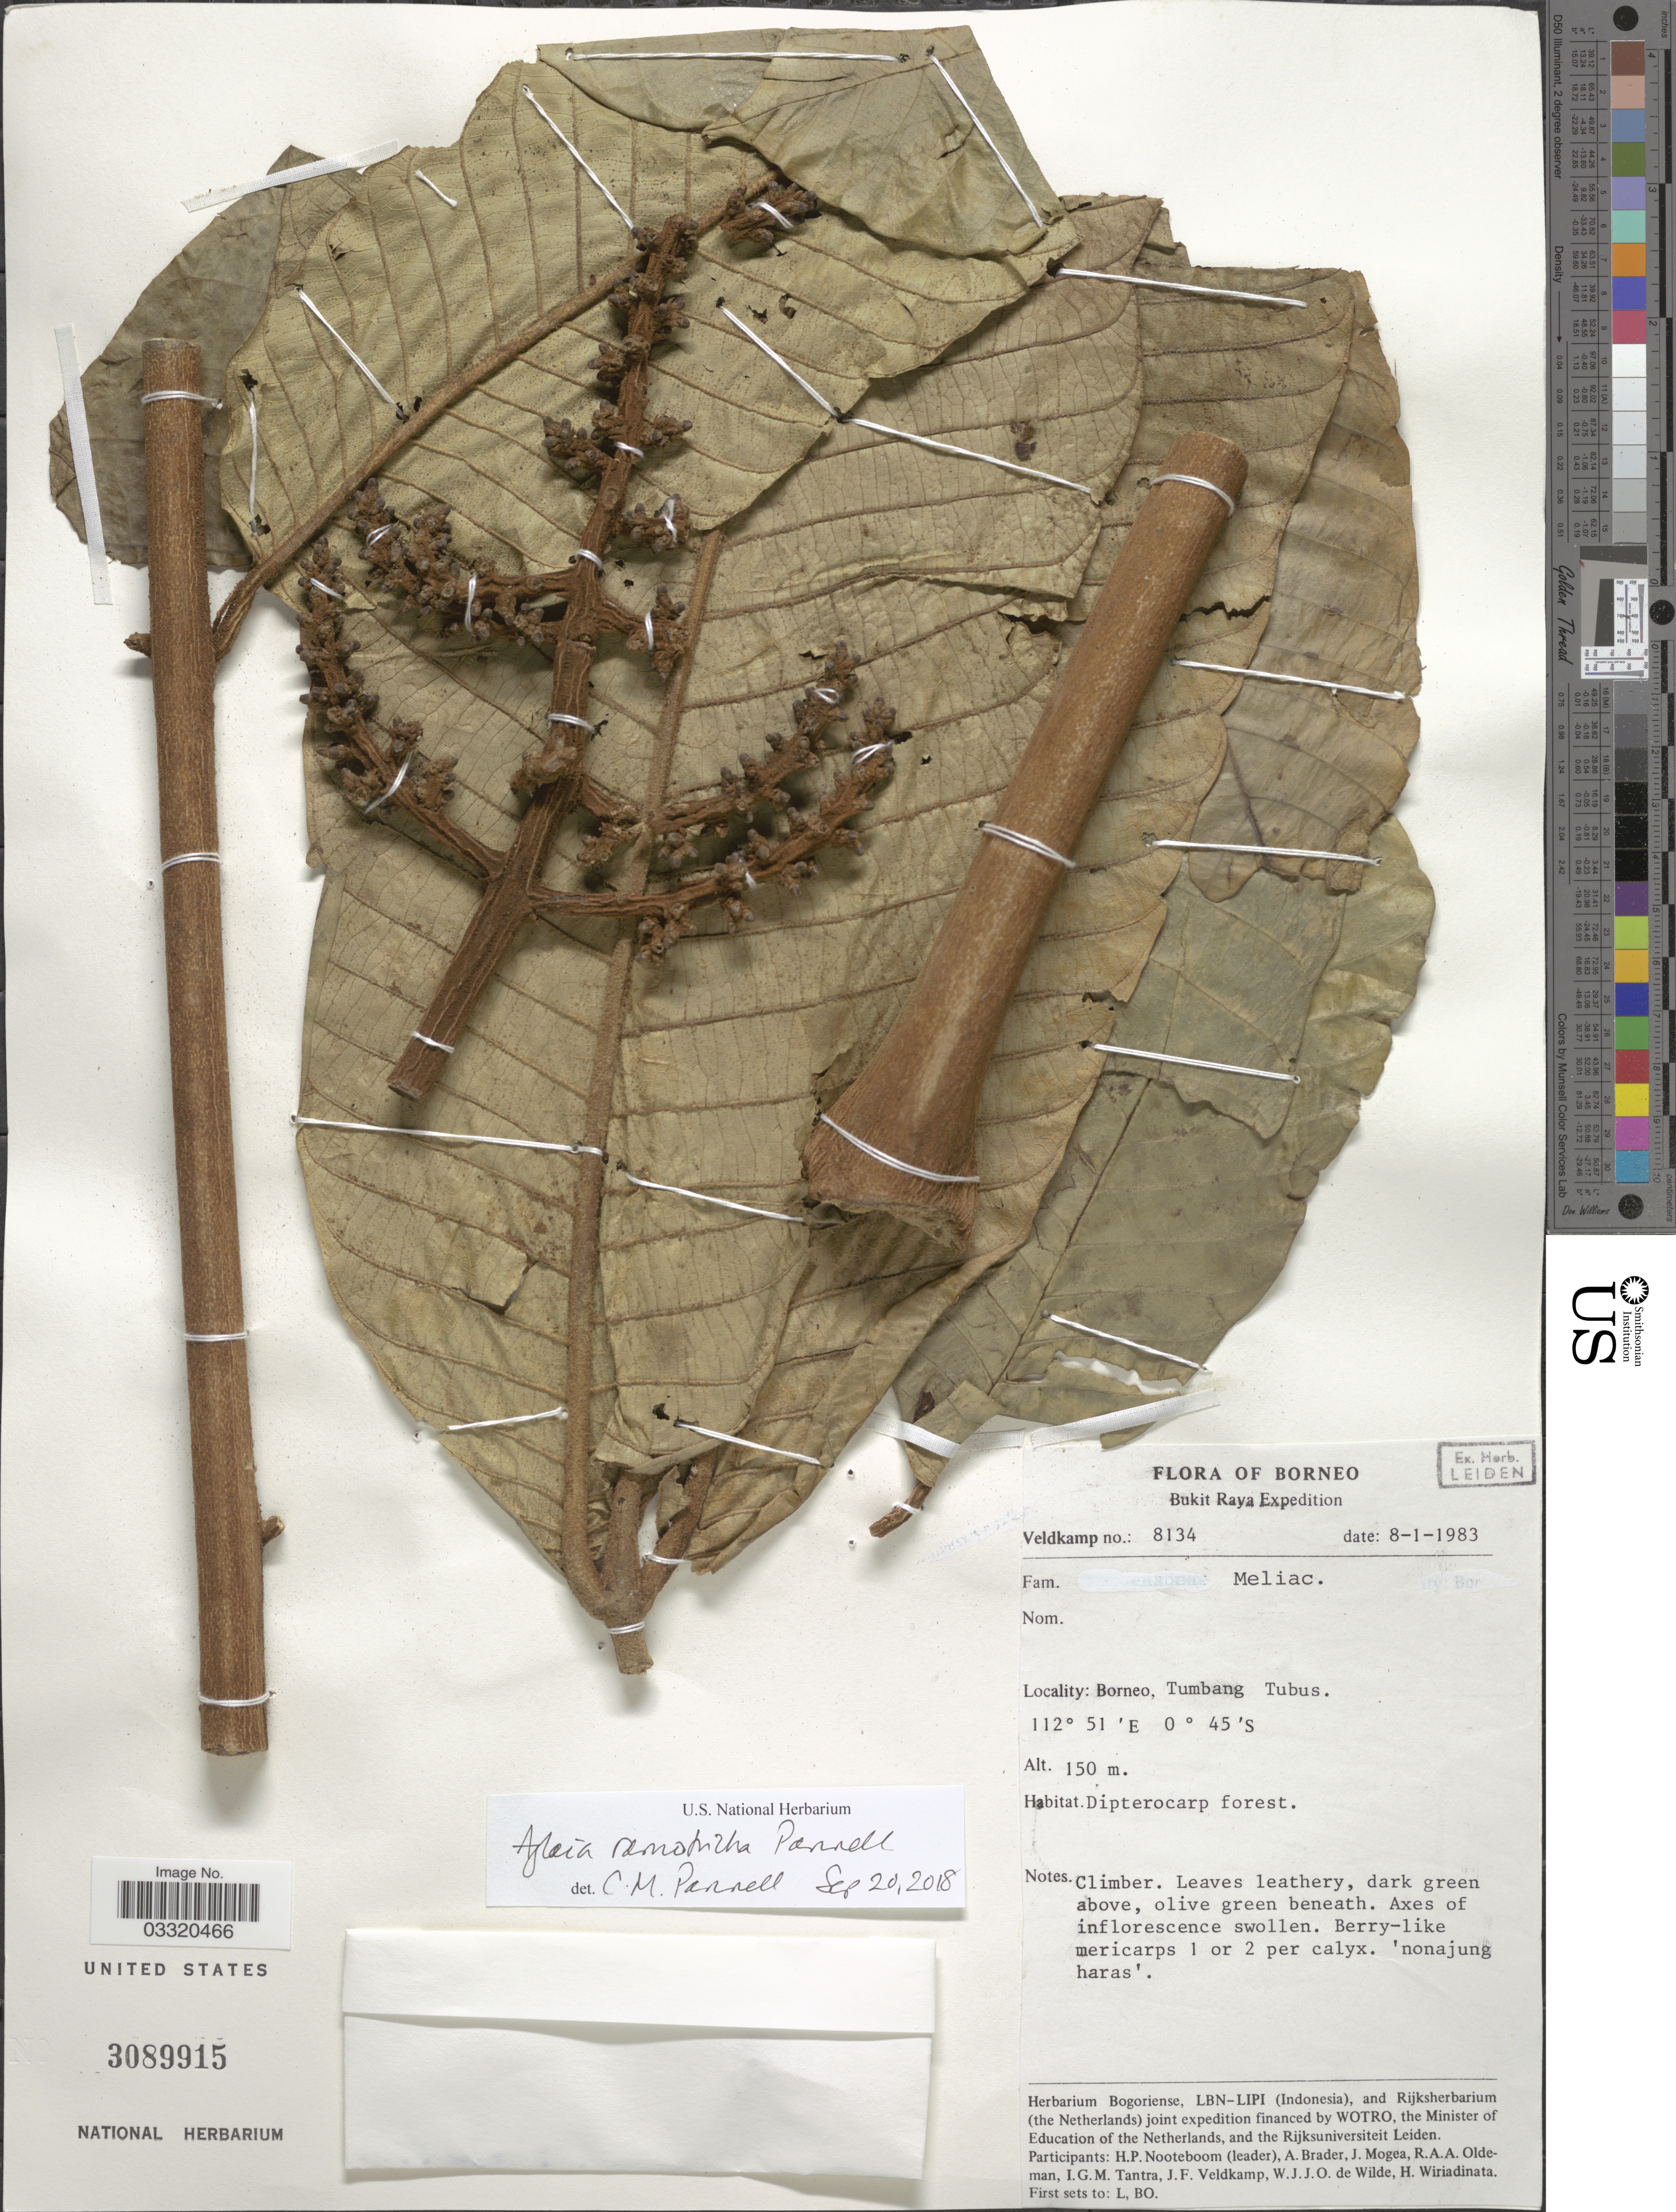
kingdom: Plantae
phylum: Tracheophyta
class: Magnoliopsida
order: Sapindales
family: Meliaceae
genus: Aglaia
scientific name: Aglaia ramotricha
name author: Pannell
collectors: J. F. Veldkamp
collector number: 8134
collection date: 1983-01-08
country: Indonesia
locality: Borneo. Bukit Raya. [unsure placement] Tumbang Tubus.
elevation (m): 150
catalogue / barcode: US 3089915